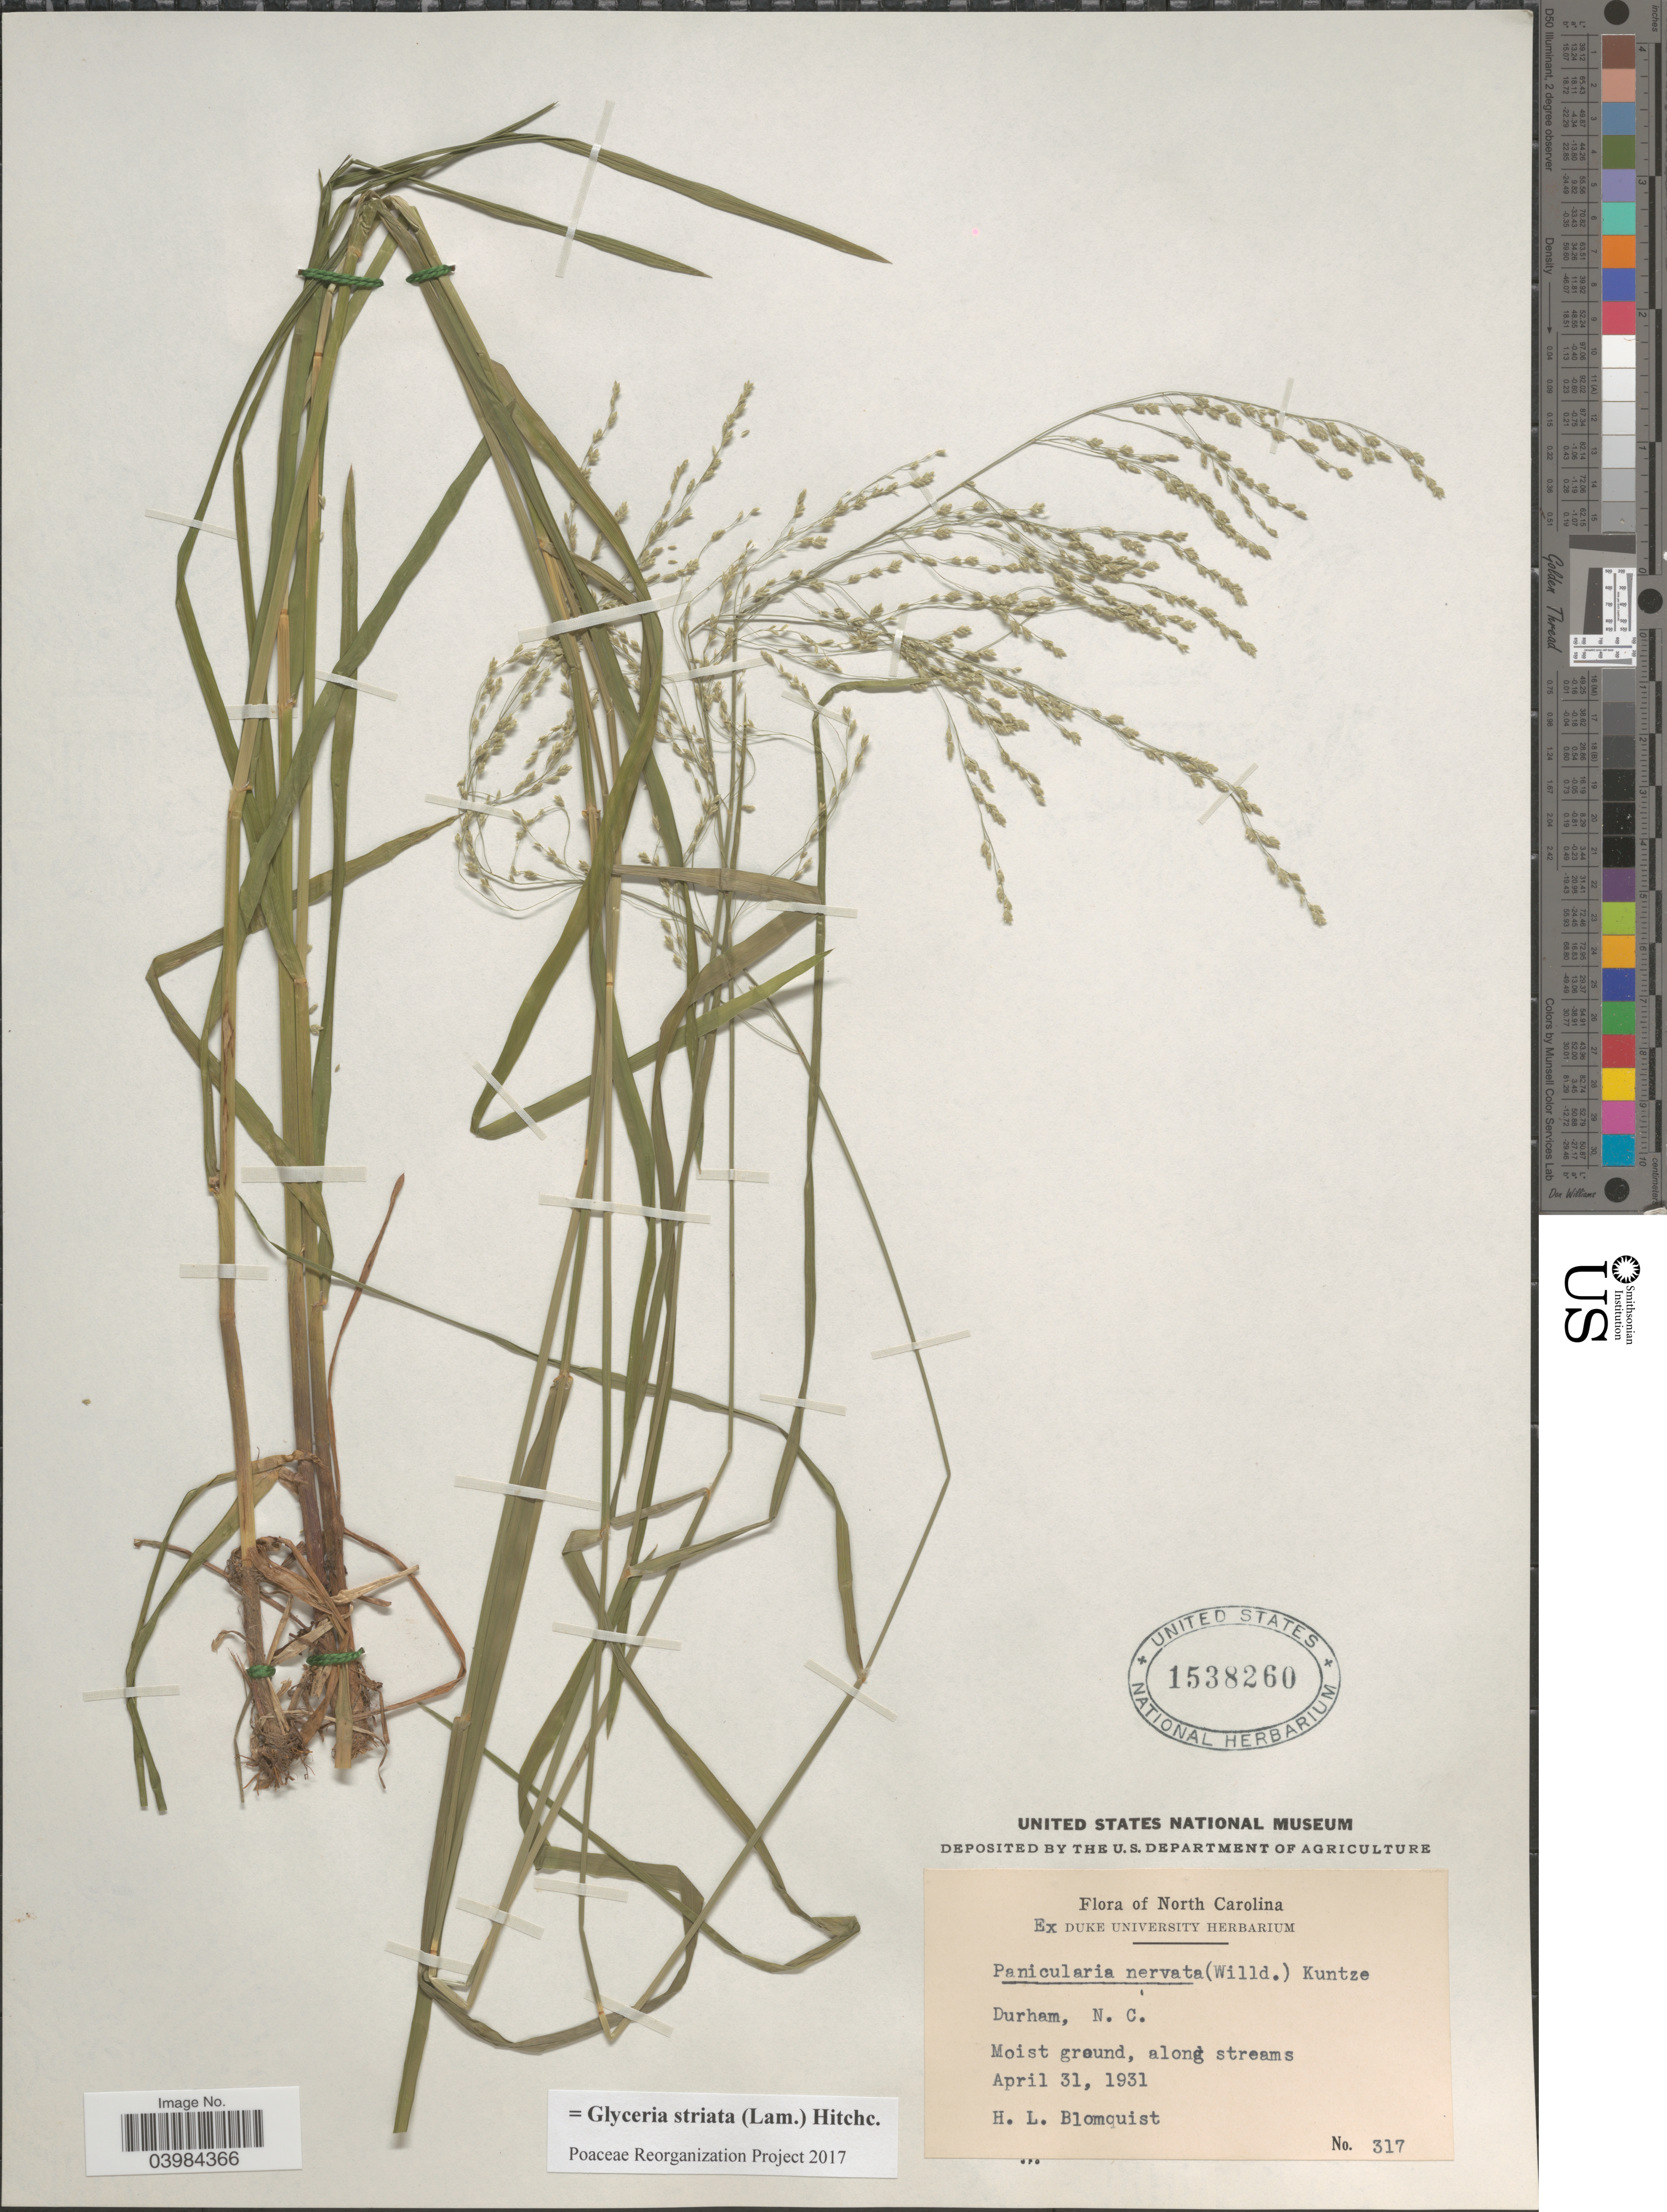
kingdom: Plantae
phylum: Tracheophyta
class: Liliopsida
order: Poales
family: Poaceae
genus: Glyceria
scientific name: Glyceria striata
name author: (Lam.) Hitchc.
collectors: H. Blomquist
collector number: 317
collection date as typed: April 31, 1931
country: United States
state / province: North Carolina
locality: Durham.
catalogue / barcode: US 1538260